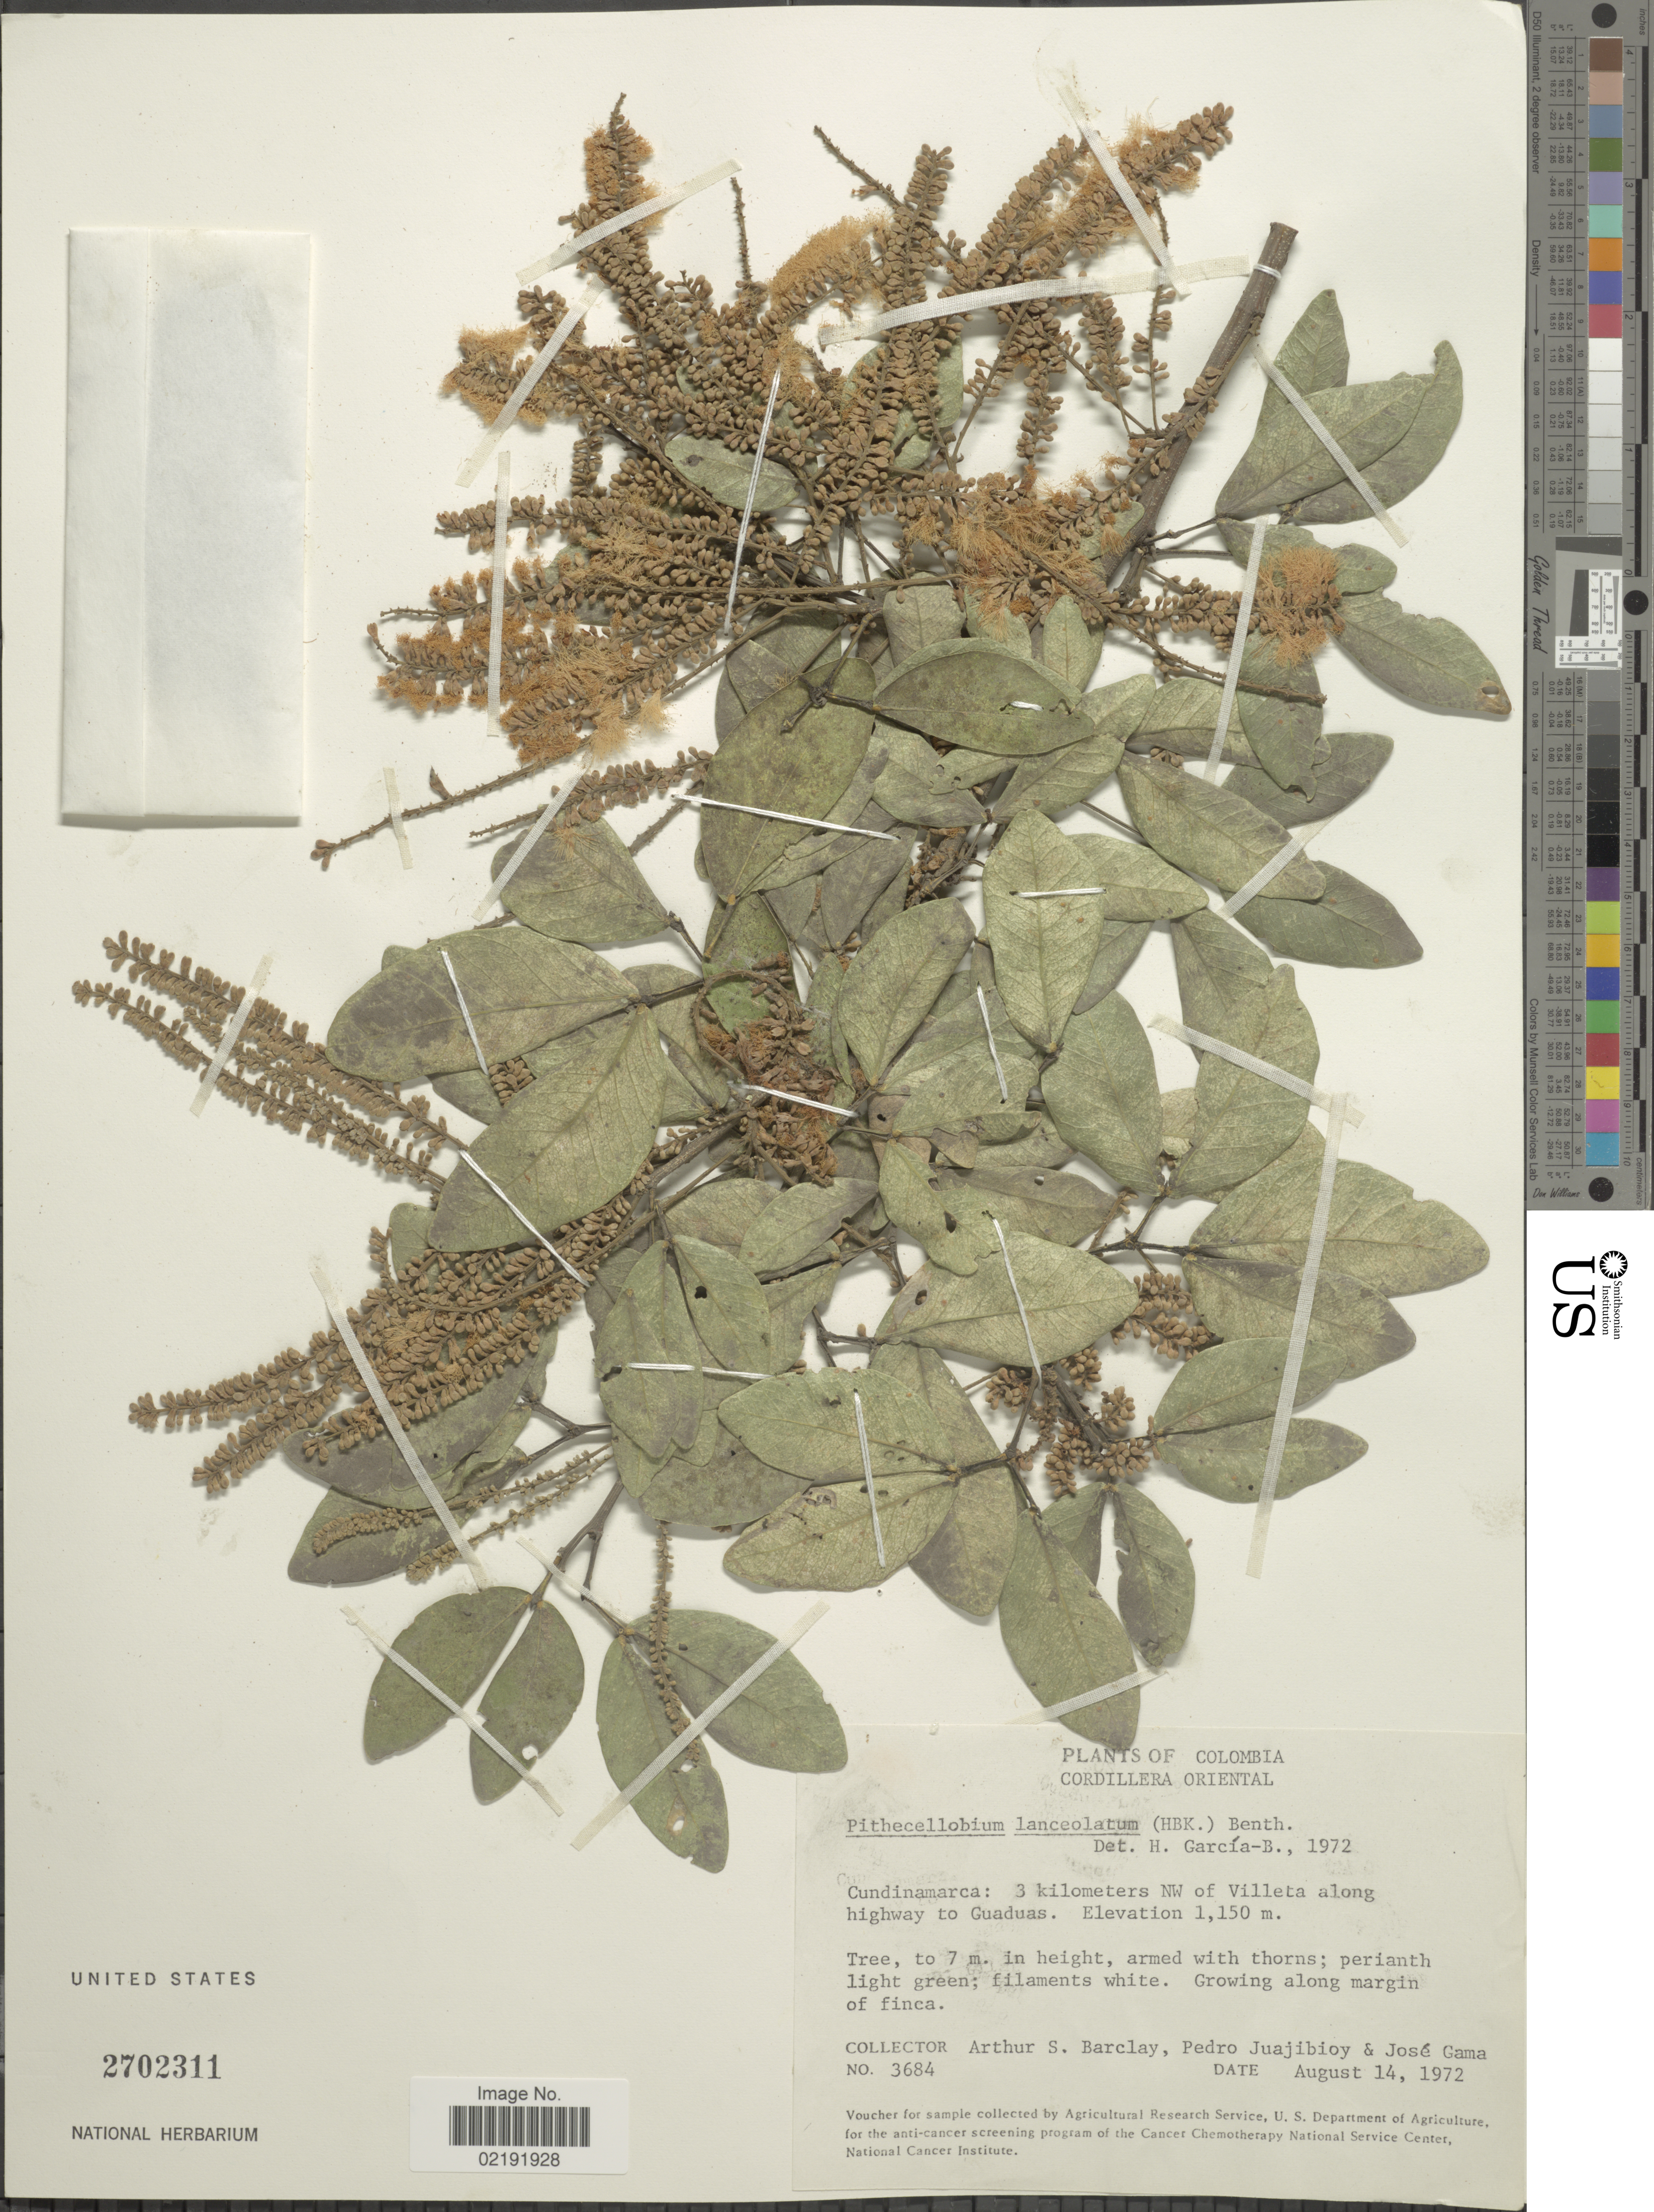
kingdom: Plantae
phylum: Tracheophyta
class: Magnoliopsida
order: Fabales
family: Fabaceae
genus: Pithecellobium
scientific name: Pithecellobium lanceolatum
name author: (Humb. & Bonpl. ex Willd.) Benth.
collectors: A. S. Barclay, P. Juajibioy & J. Gama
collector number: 3684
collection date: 1972-08-14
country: Colombia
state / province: Cundinamarca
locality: Cordillera Oriental. Cundinamarca: 3 kilometers NW of Villeta along highway to Guaduas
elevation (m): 1150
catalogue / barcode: US 2702311